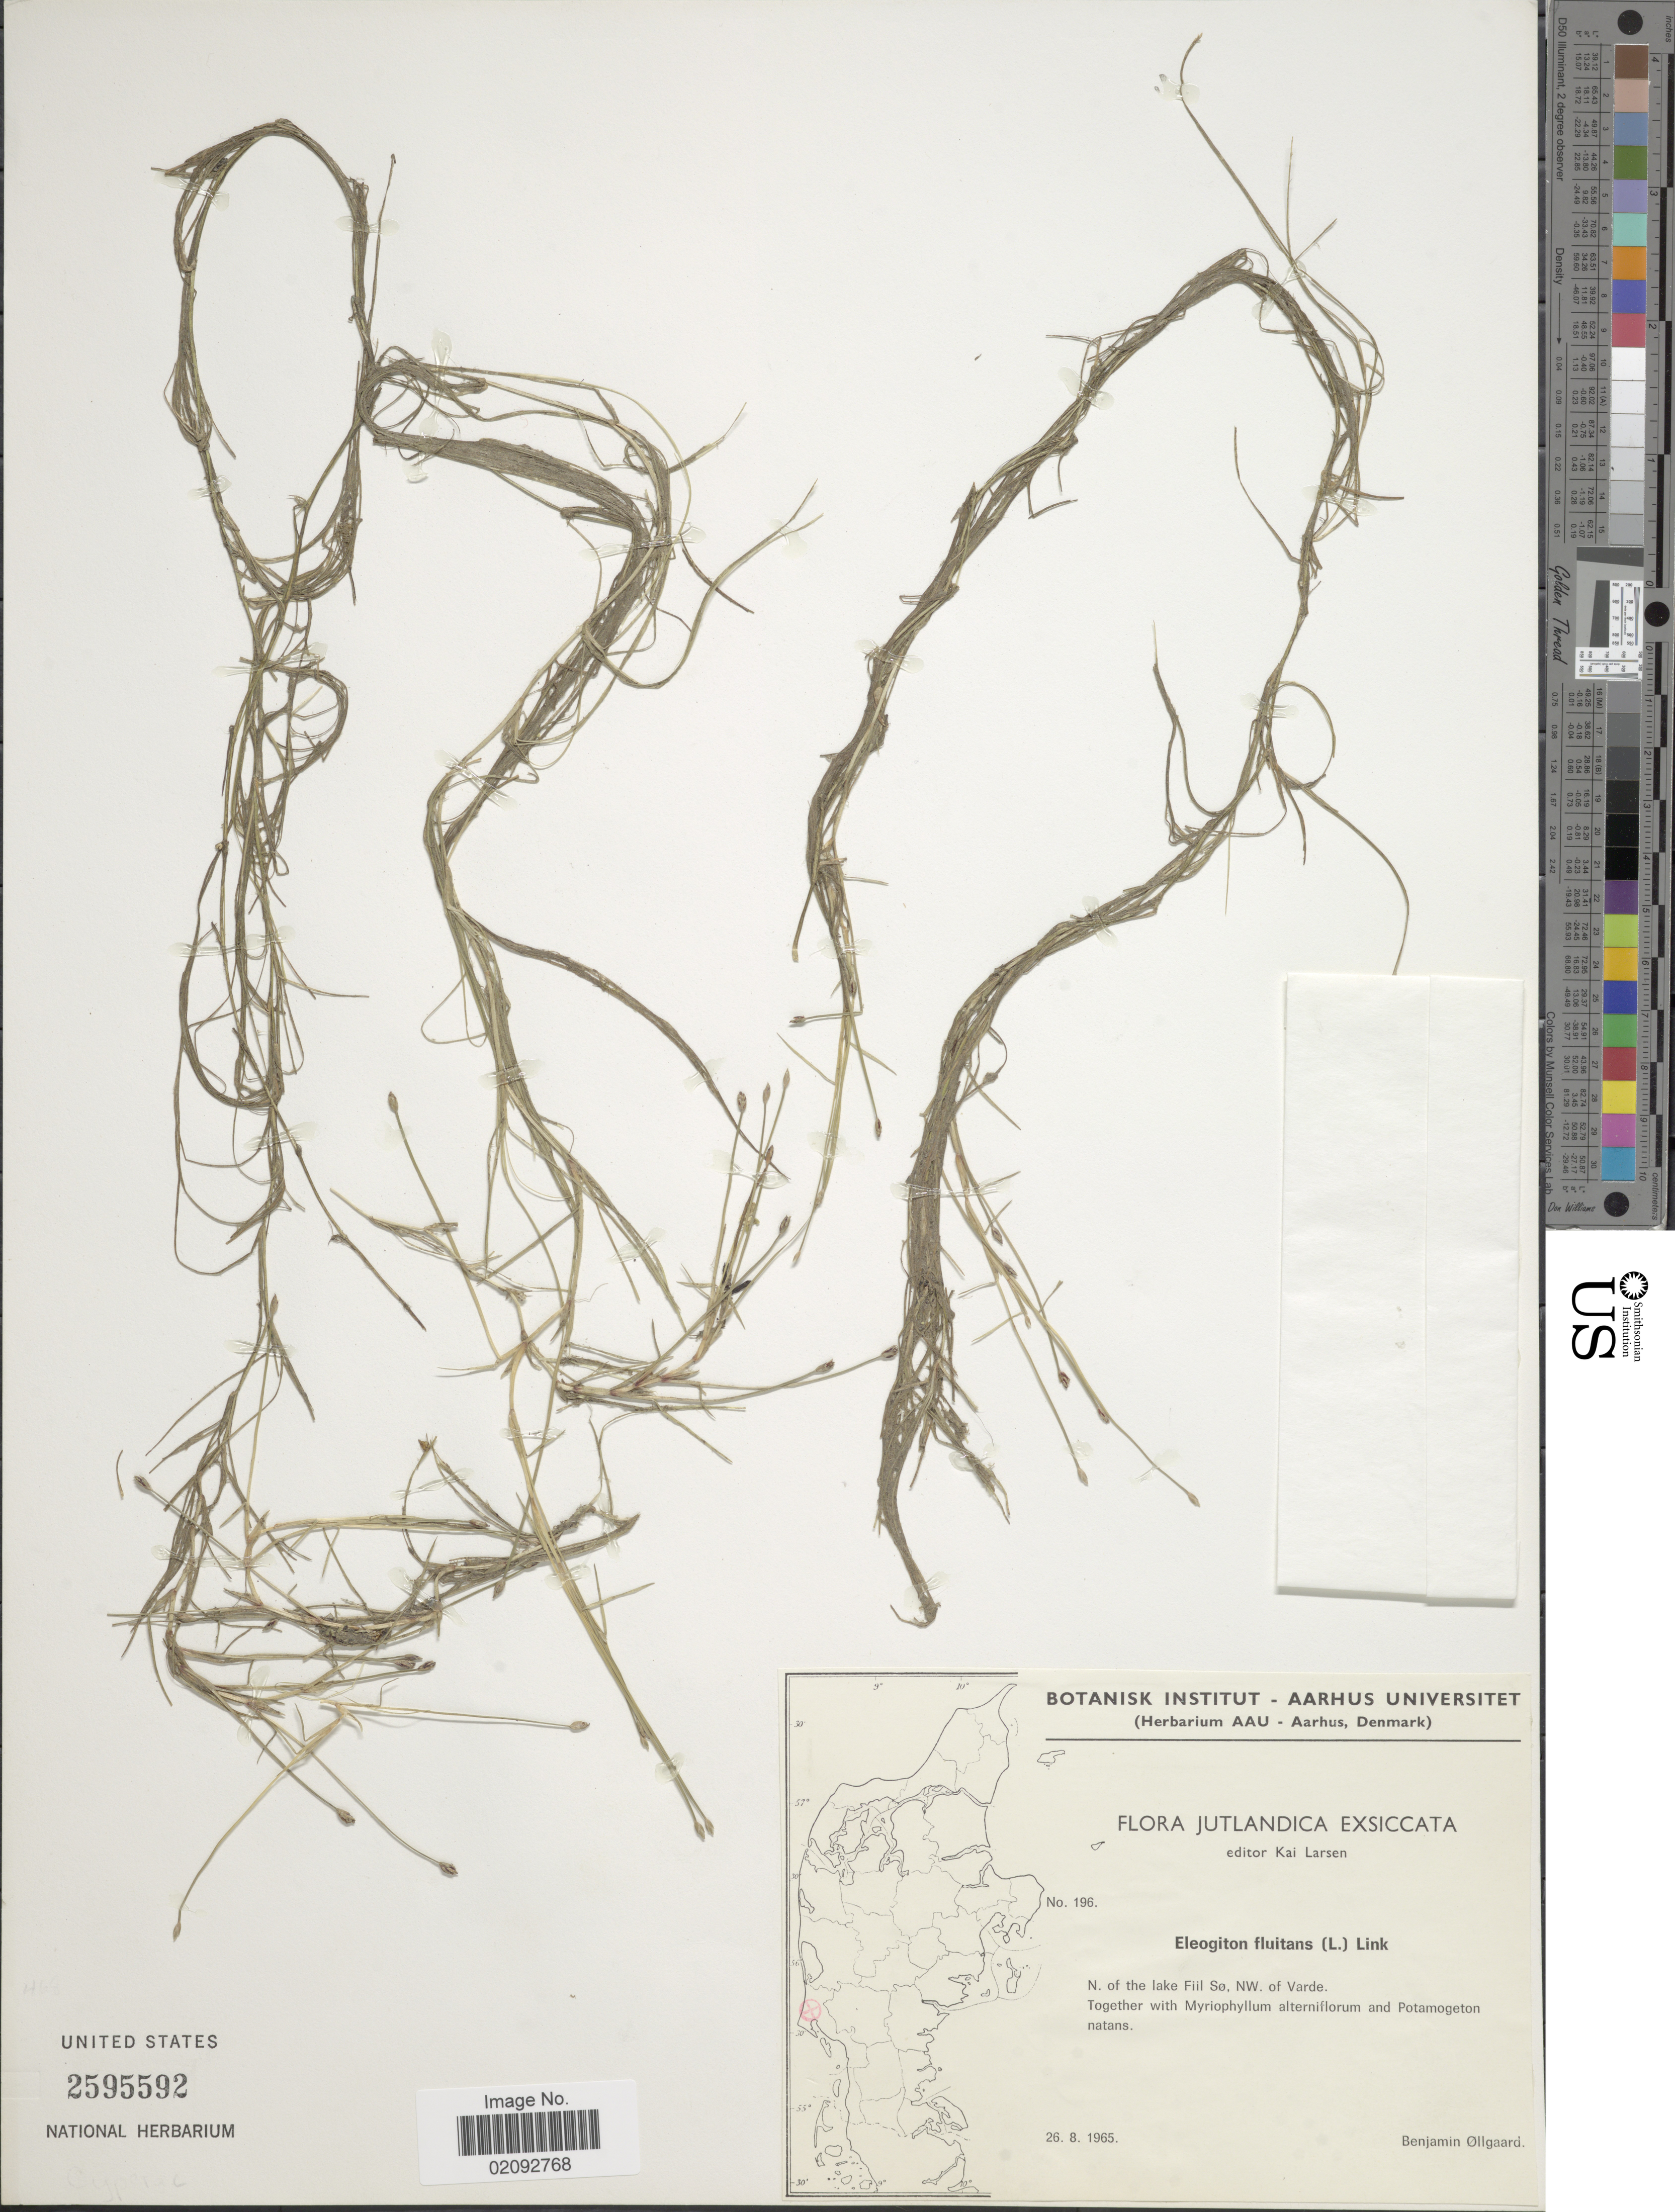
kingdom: Plantae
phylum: Tracheophyta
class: Liliopsida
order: Poales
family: Cyperaceae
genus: Isolepis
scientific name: Isolepis fluitans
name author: (L.) R. Br.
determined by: Strong, Mark T., (BOT), Smithsonian Institution - National Museum of Natural History (UNITED STATES)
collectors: B. Øllgaard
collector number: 196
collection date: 1965-08-26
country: Denmark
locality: Jutlandica, N. of the lake Fiil So., NW. of Varde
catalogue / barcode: US 2595592